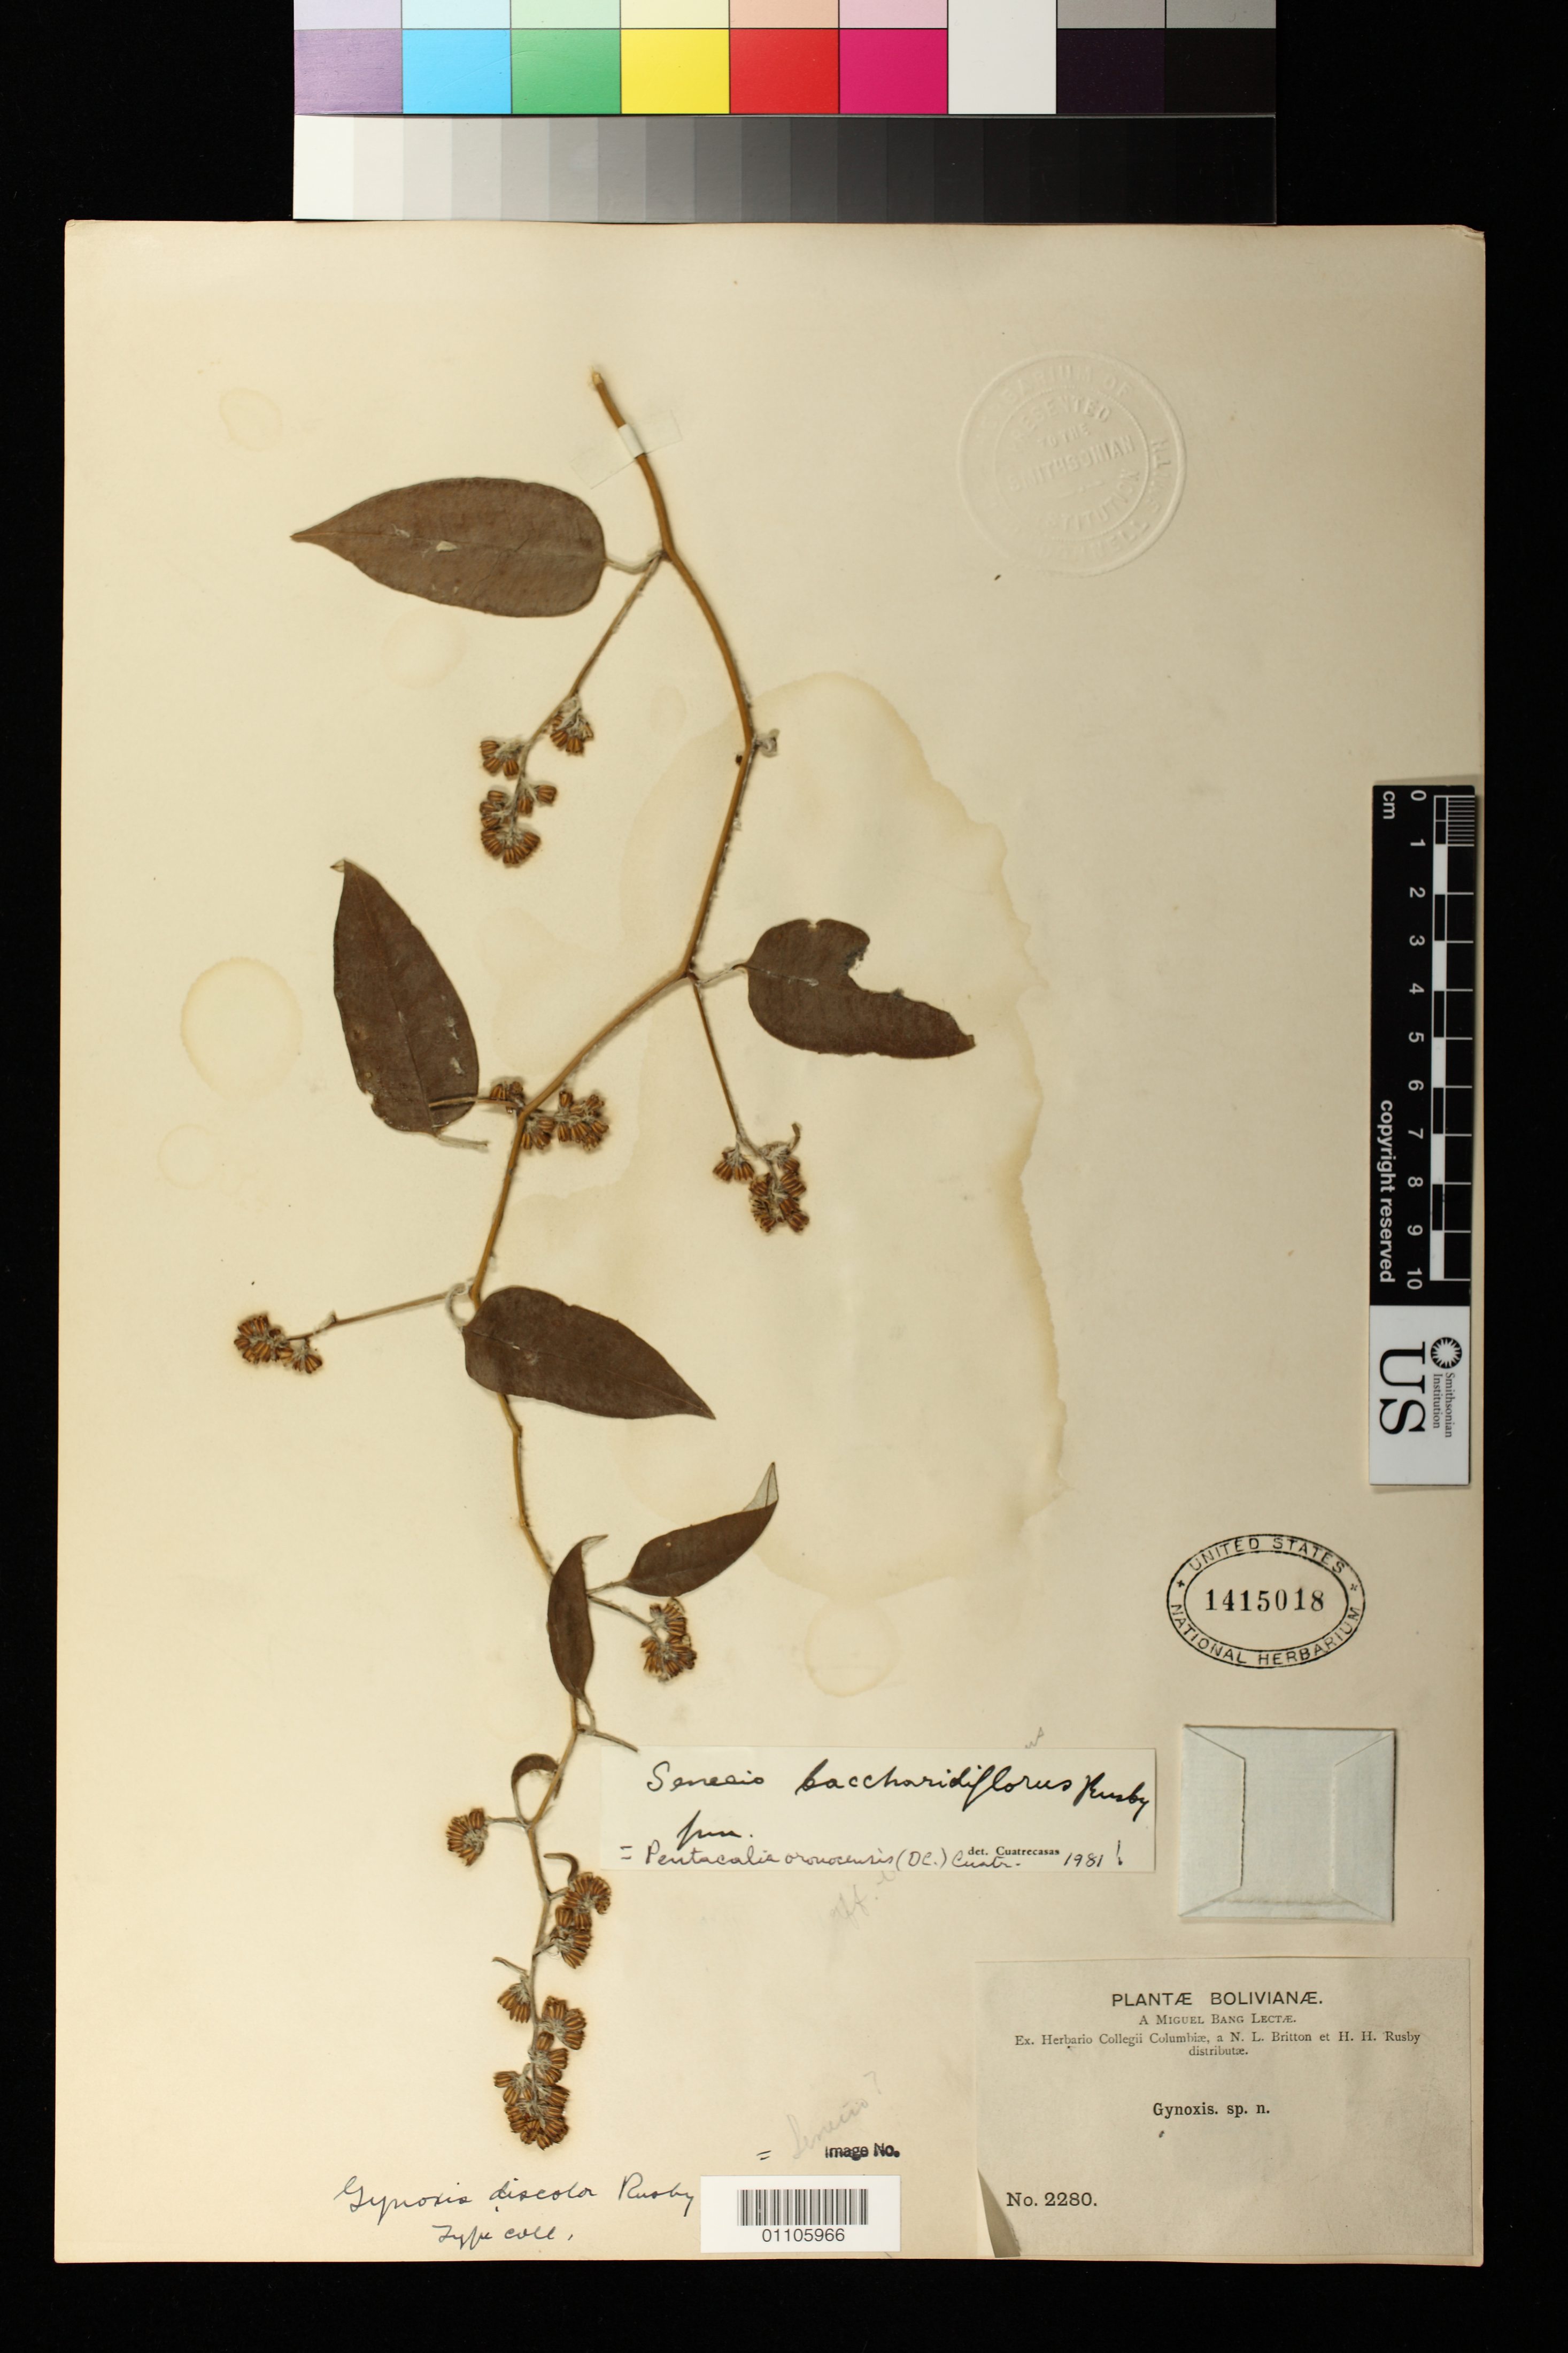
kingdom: Plantae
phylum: Tracheophyta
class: Magnoliopsida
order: Asterales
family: Asteraceae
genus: Gynoxys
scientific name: Gynoxys discolor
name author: Rusby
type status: Isotype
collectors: M. Bang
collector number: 2280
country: Bolivia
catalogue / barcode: US 1415018